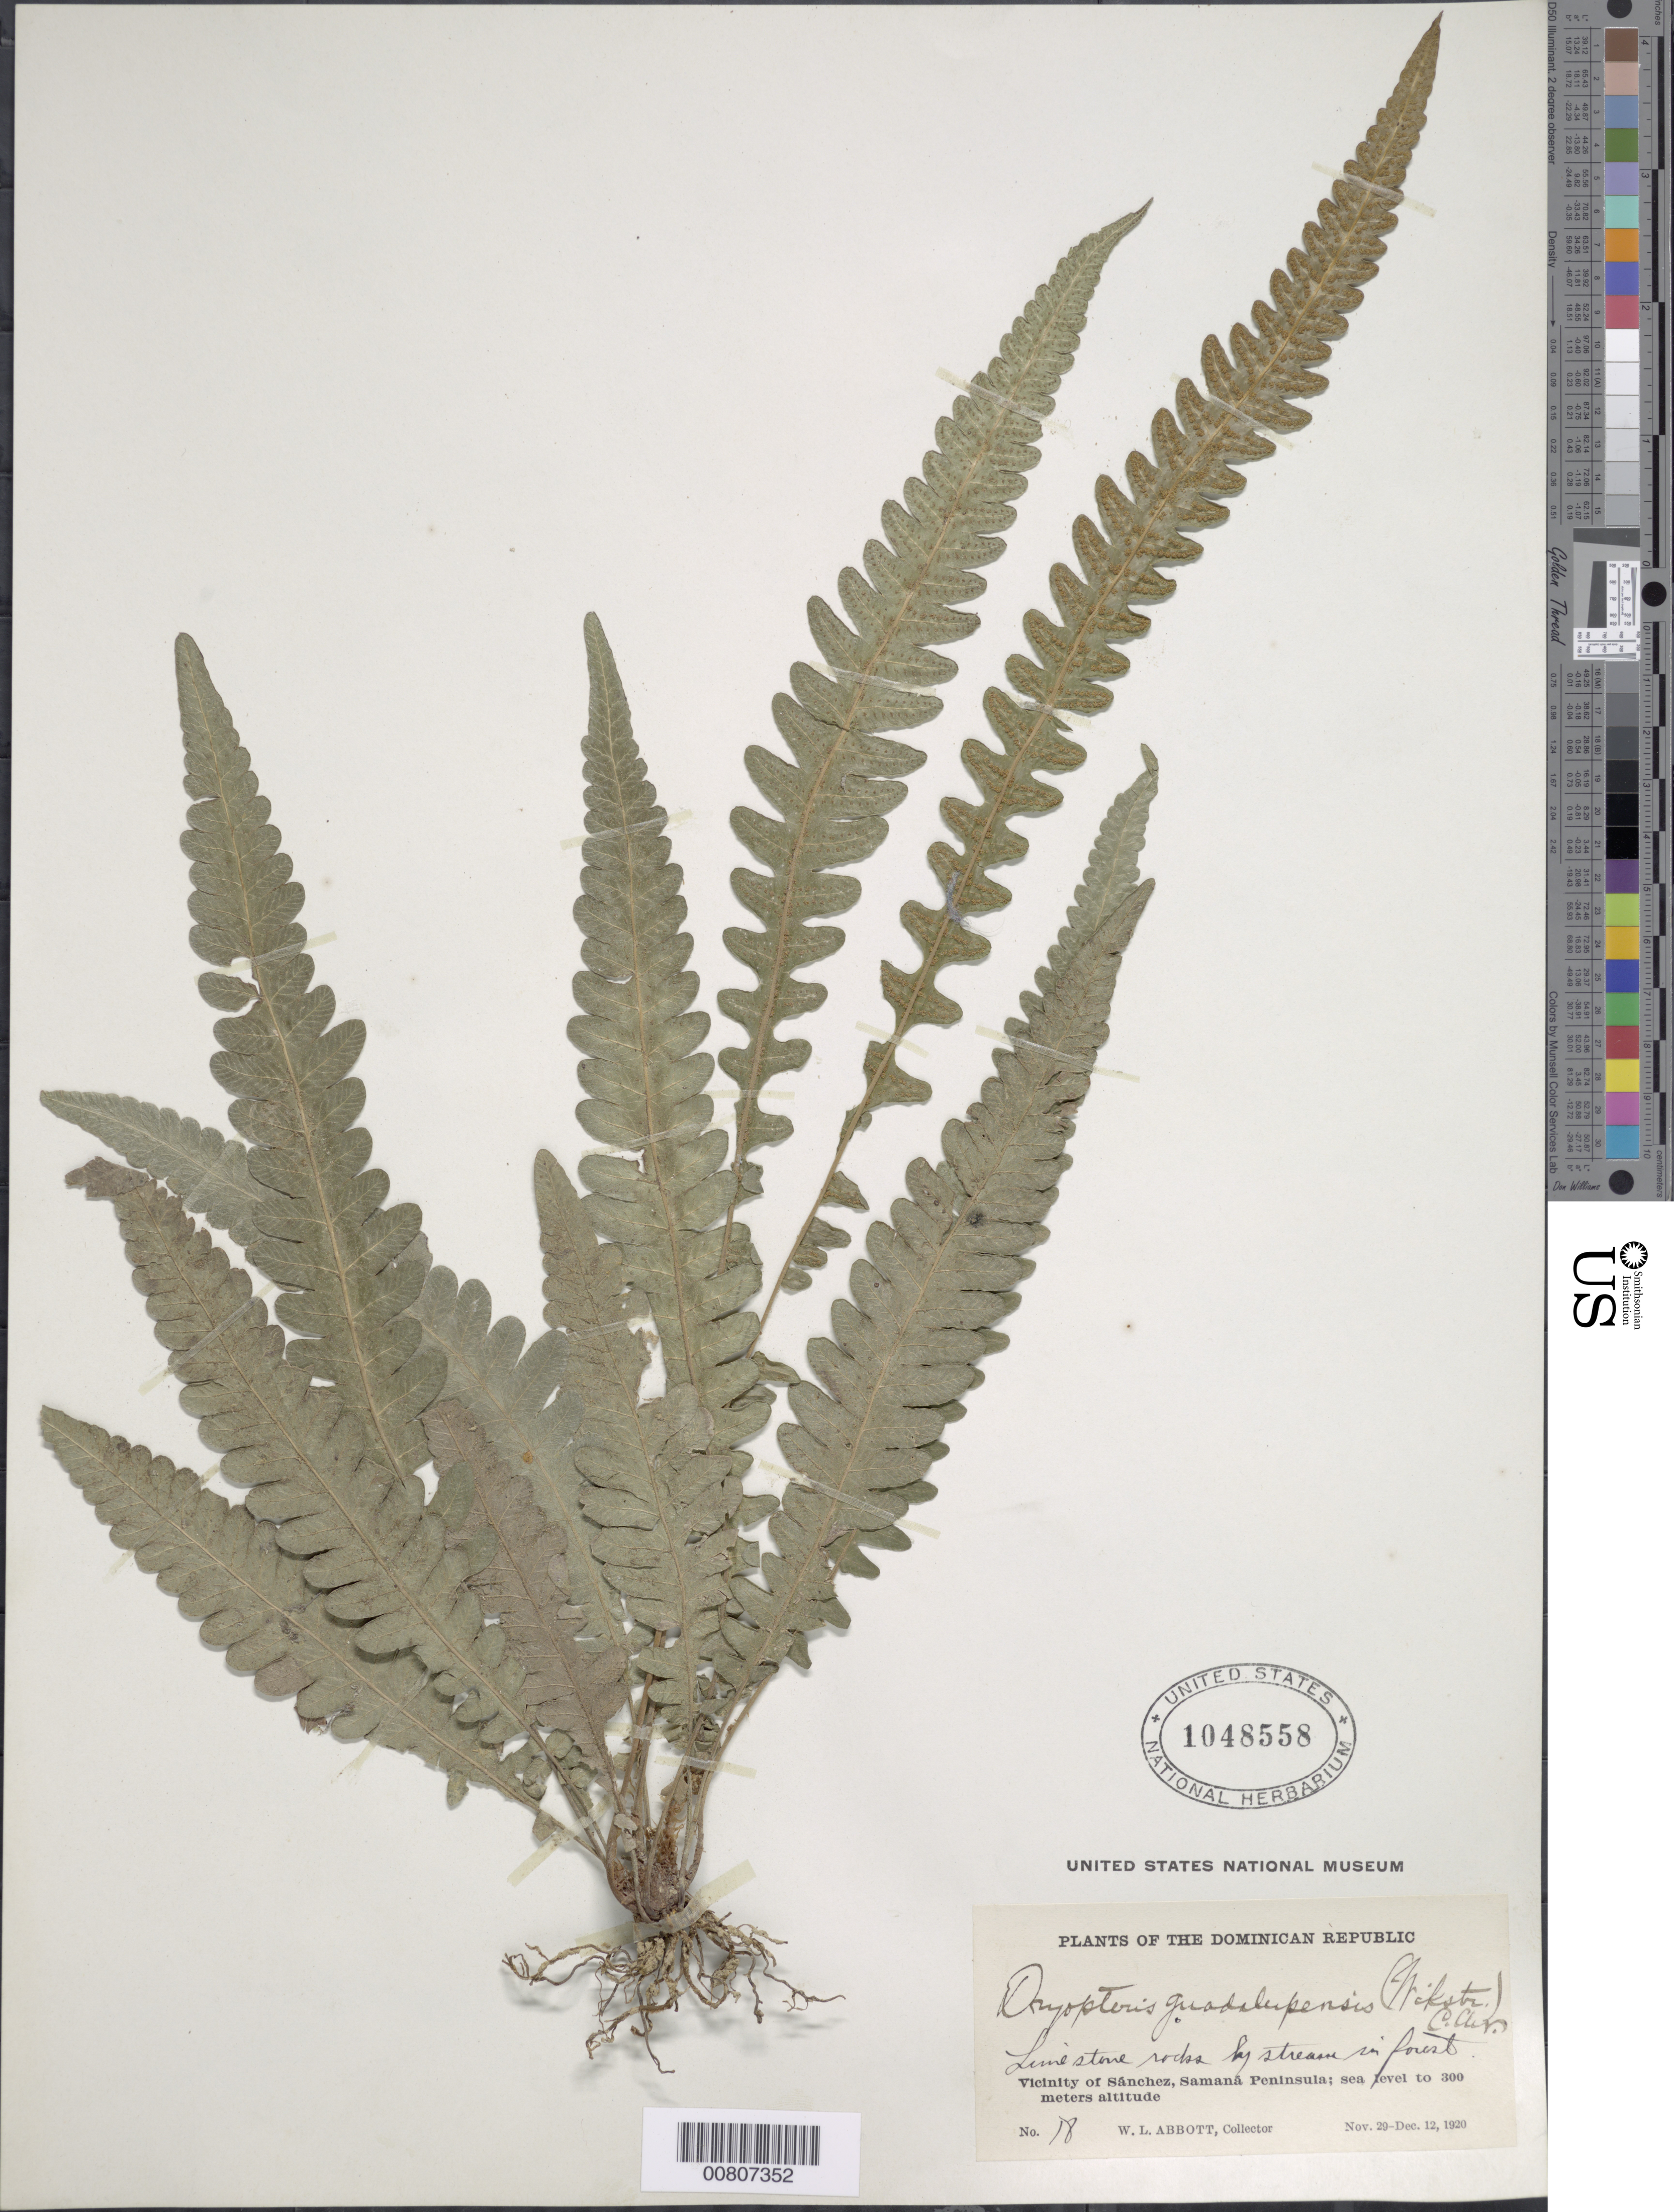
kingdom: Plantae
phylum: Tracheophyta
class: Polypodiopsida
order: Polypodiales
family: Thelypteridaceae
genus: Goniopteris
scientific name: Goniopteris guadelupensis (Wikstr.) comb. nov., ined 2015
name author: (Wikstr.)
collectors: W. L. Abbott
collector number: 18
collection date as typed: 29 Nov 1920 to 12 Dec 1920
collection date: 1920-11-29/1920-12-12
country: Dominican Republic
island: Hispaniola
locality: Sánchez vicinity, Samaná Peninsula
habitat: Limestone rocks by stream in forest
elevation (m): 0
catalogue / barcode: US 1048558